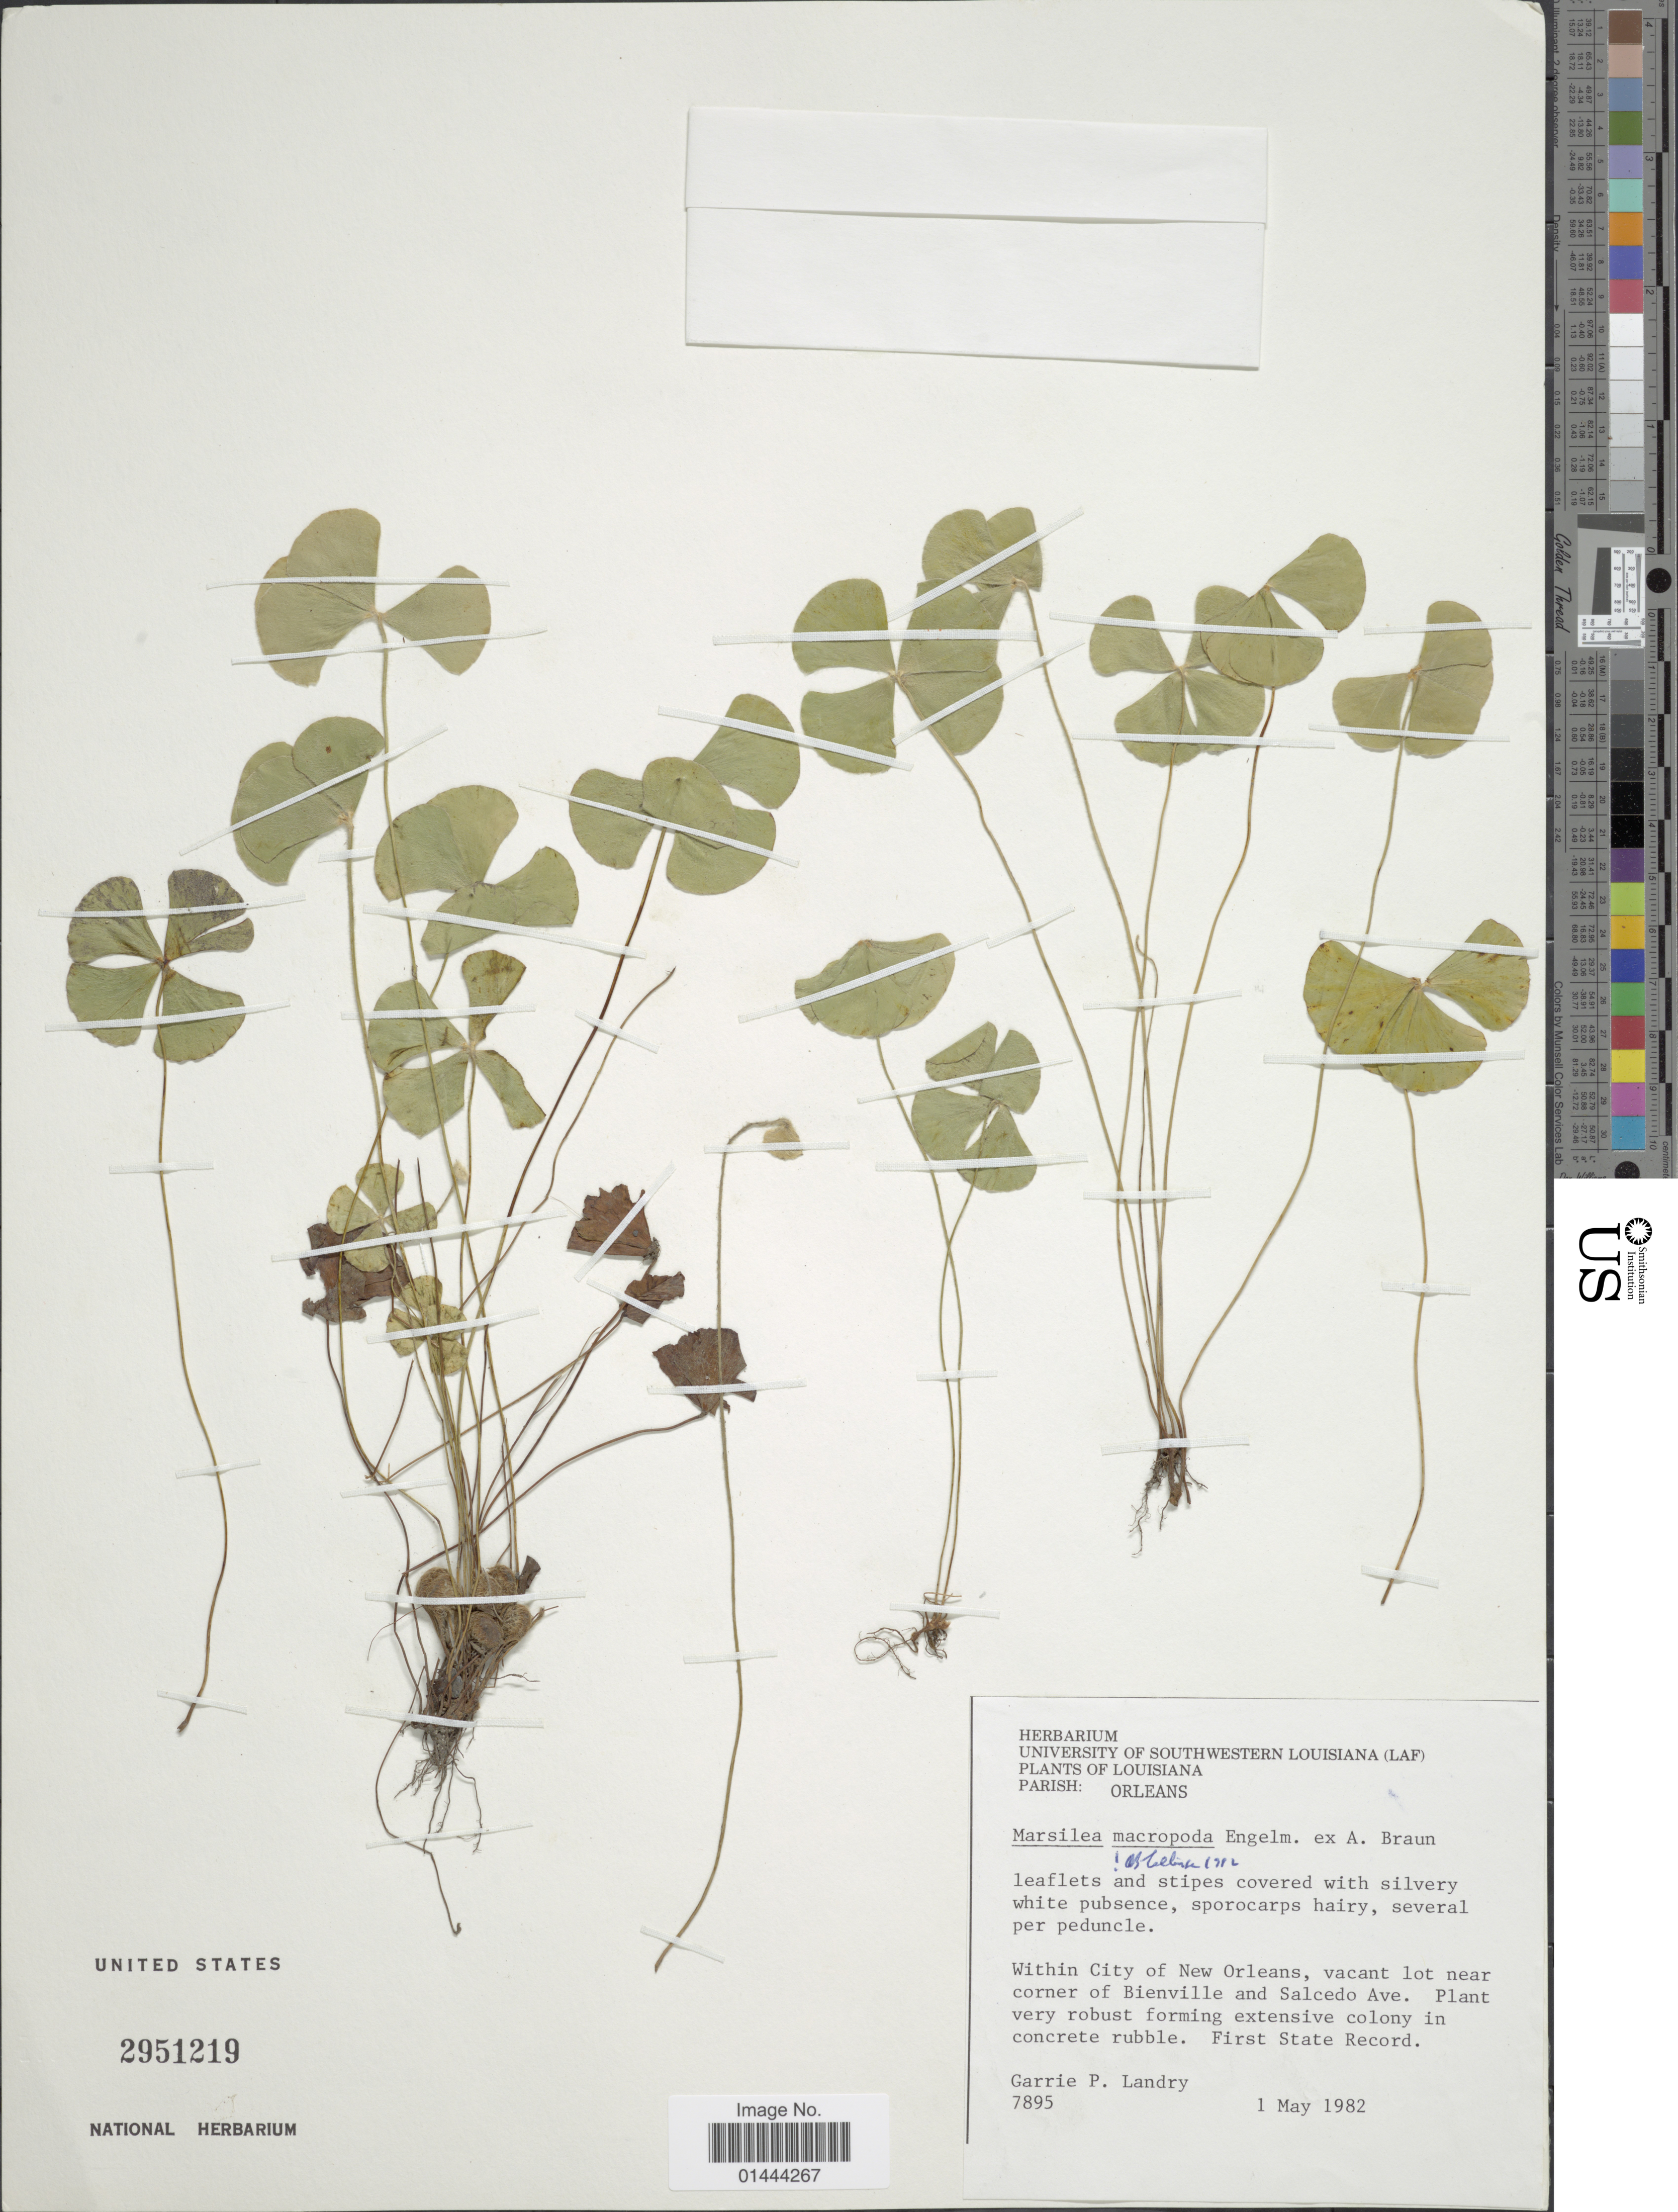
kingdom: Plantae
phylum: Tracheophyta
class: Polypodiopsida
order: Salviniales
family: Marsileaceae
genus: Marsilea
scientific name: Marsilea macropoda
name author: Engelm. ex A. Braun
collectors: G. P. Landry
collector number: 7895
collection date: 1982-05-01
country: United States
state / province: Louisiana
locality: Parish: Orleans, within City of New Orleans, vacant lot near corner of Bienville and Salcedo Ave.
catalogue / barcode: US 2951219